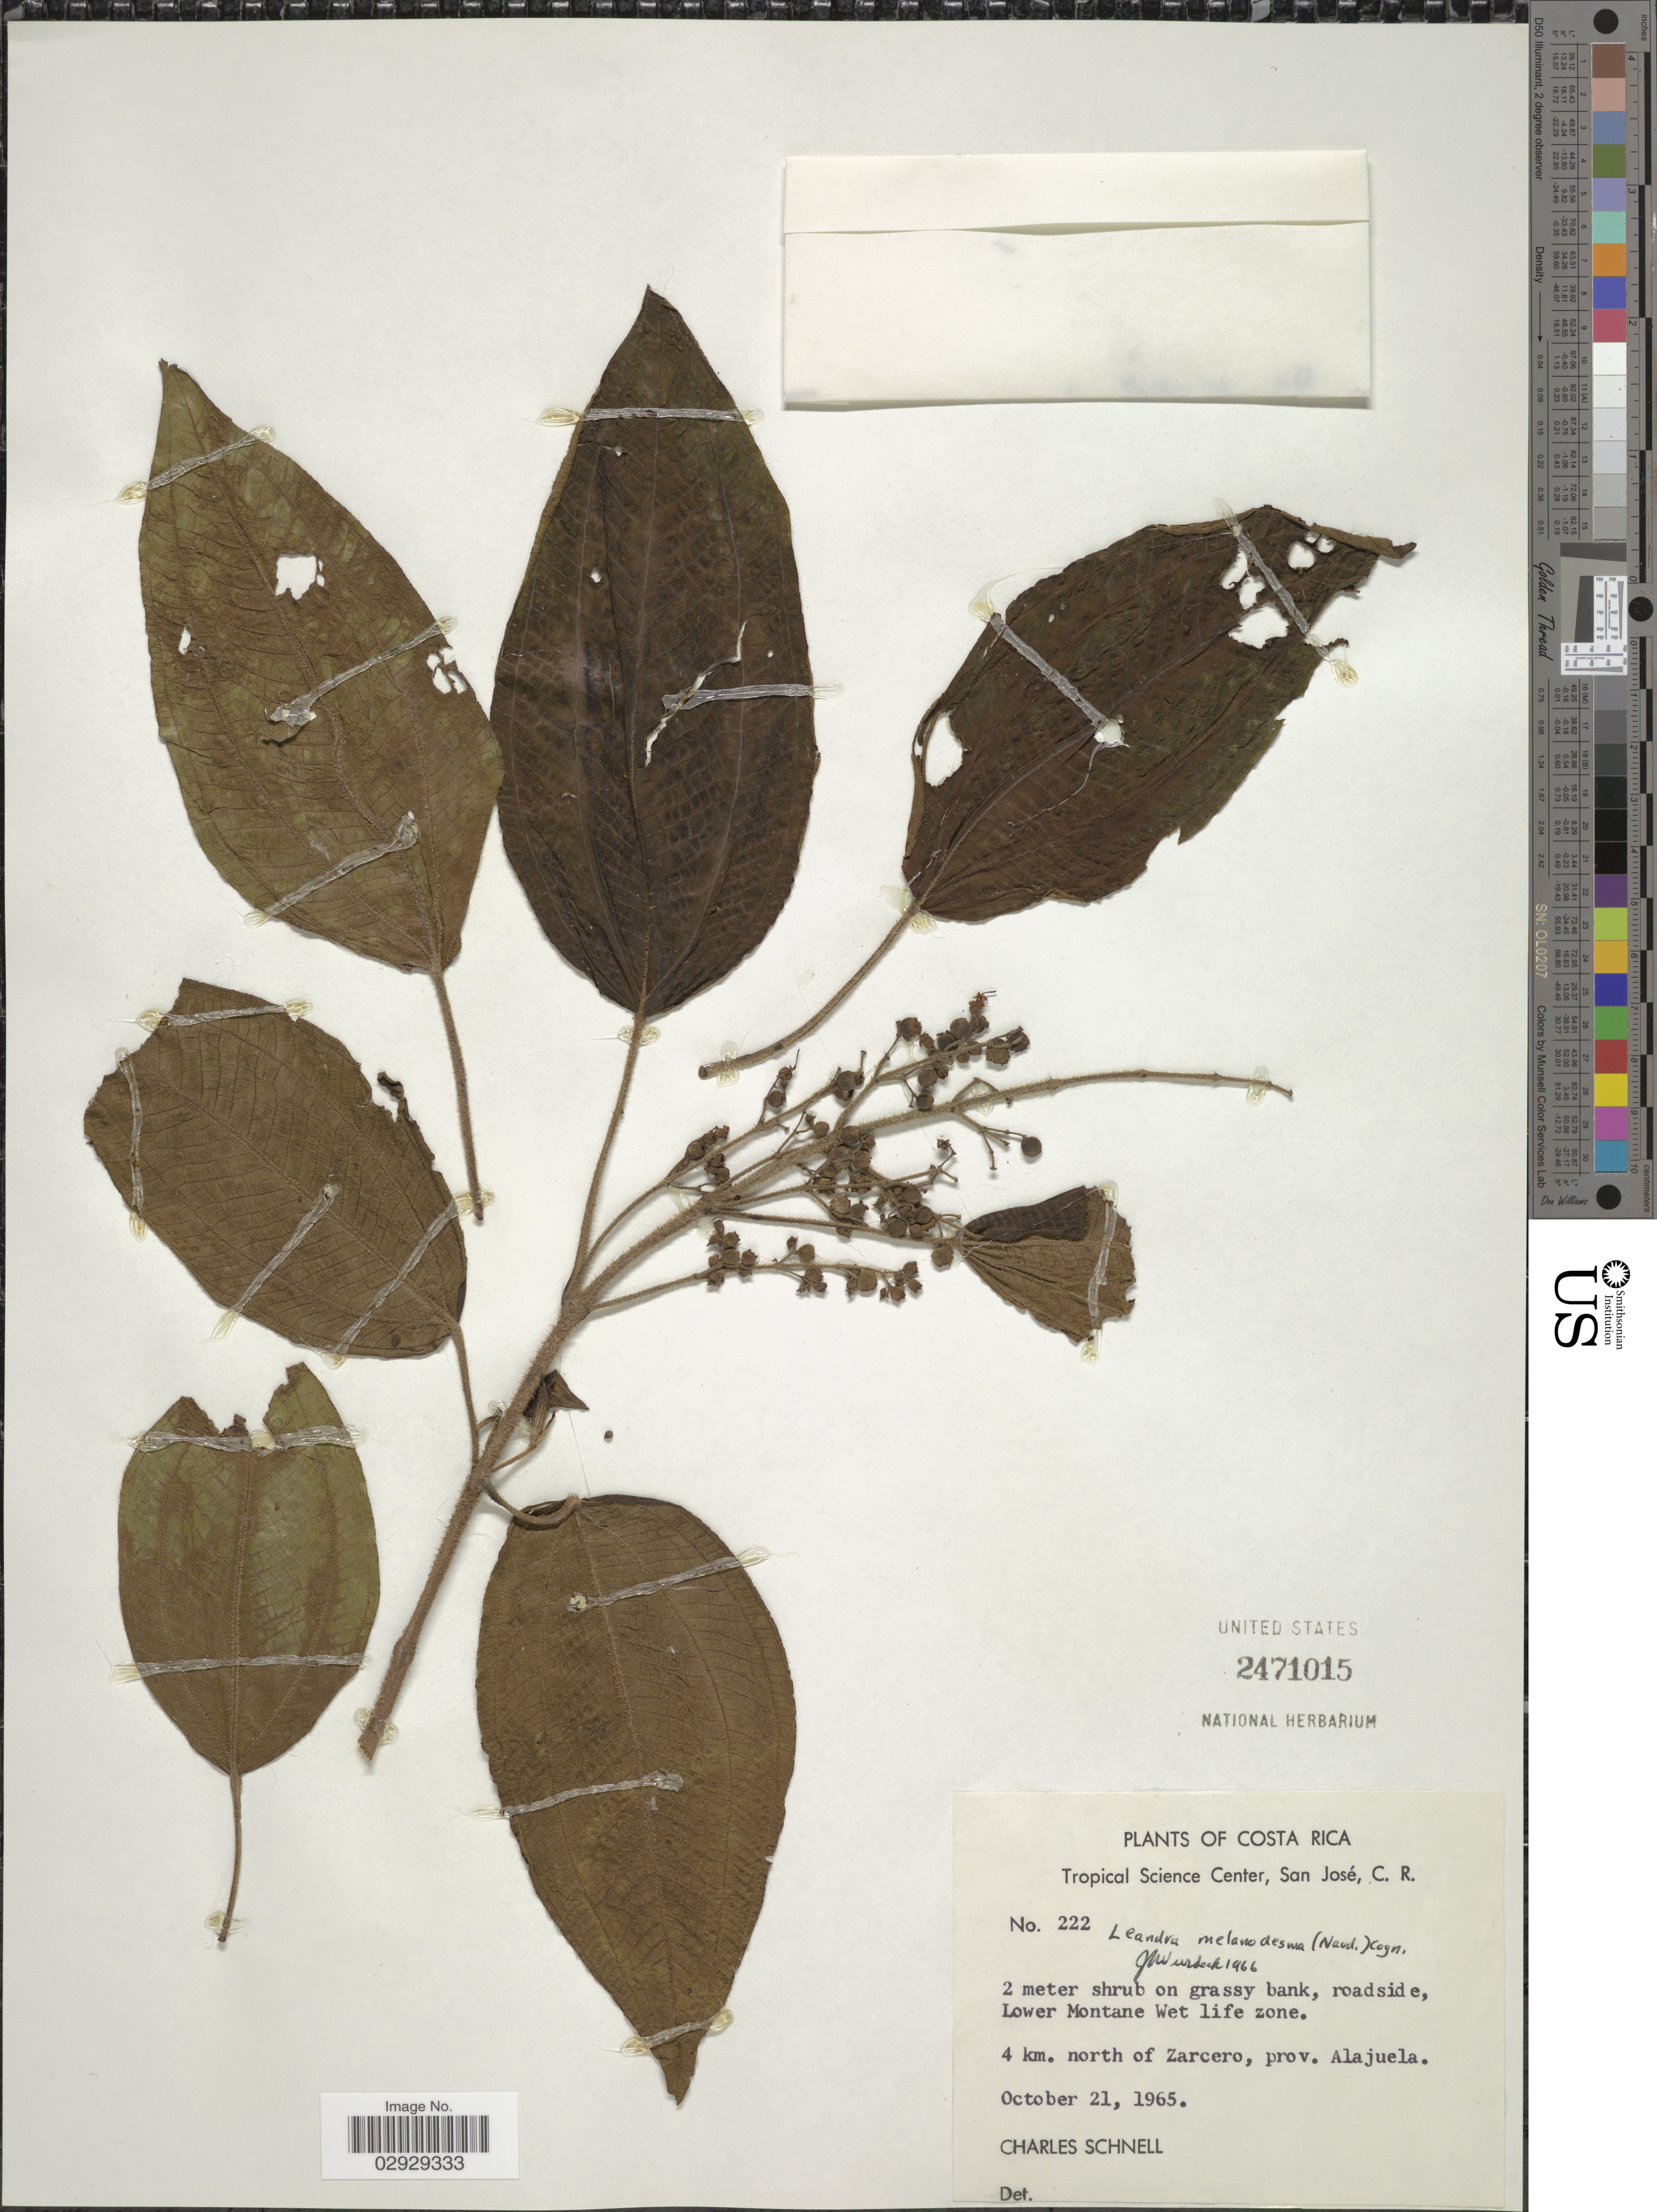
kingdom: Plantae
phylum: Tracheophyta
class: Magnoliopsida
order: Myrtales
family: Melastomataceae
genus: Leandra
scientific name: Leandra melanodesma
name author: (Naudin) Cogn.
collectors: C. Schnell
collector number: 222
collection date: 1965-10-21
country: Costa Rica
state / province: Alajuela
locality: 4 km. north of Zarcero.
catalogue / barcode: US 2471015